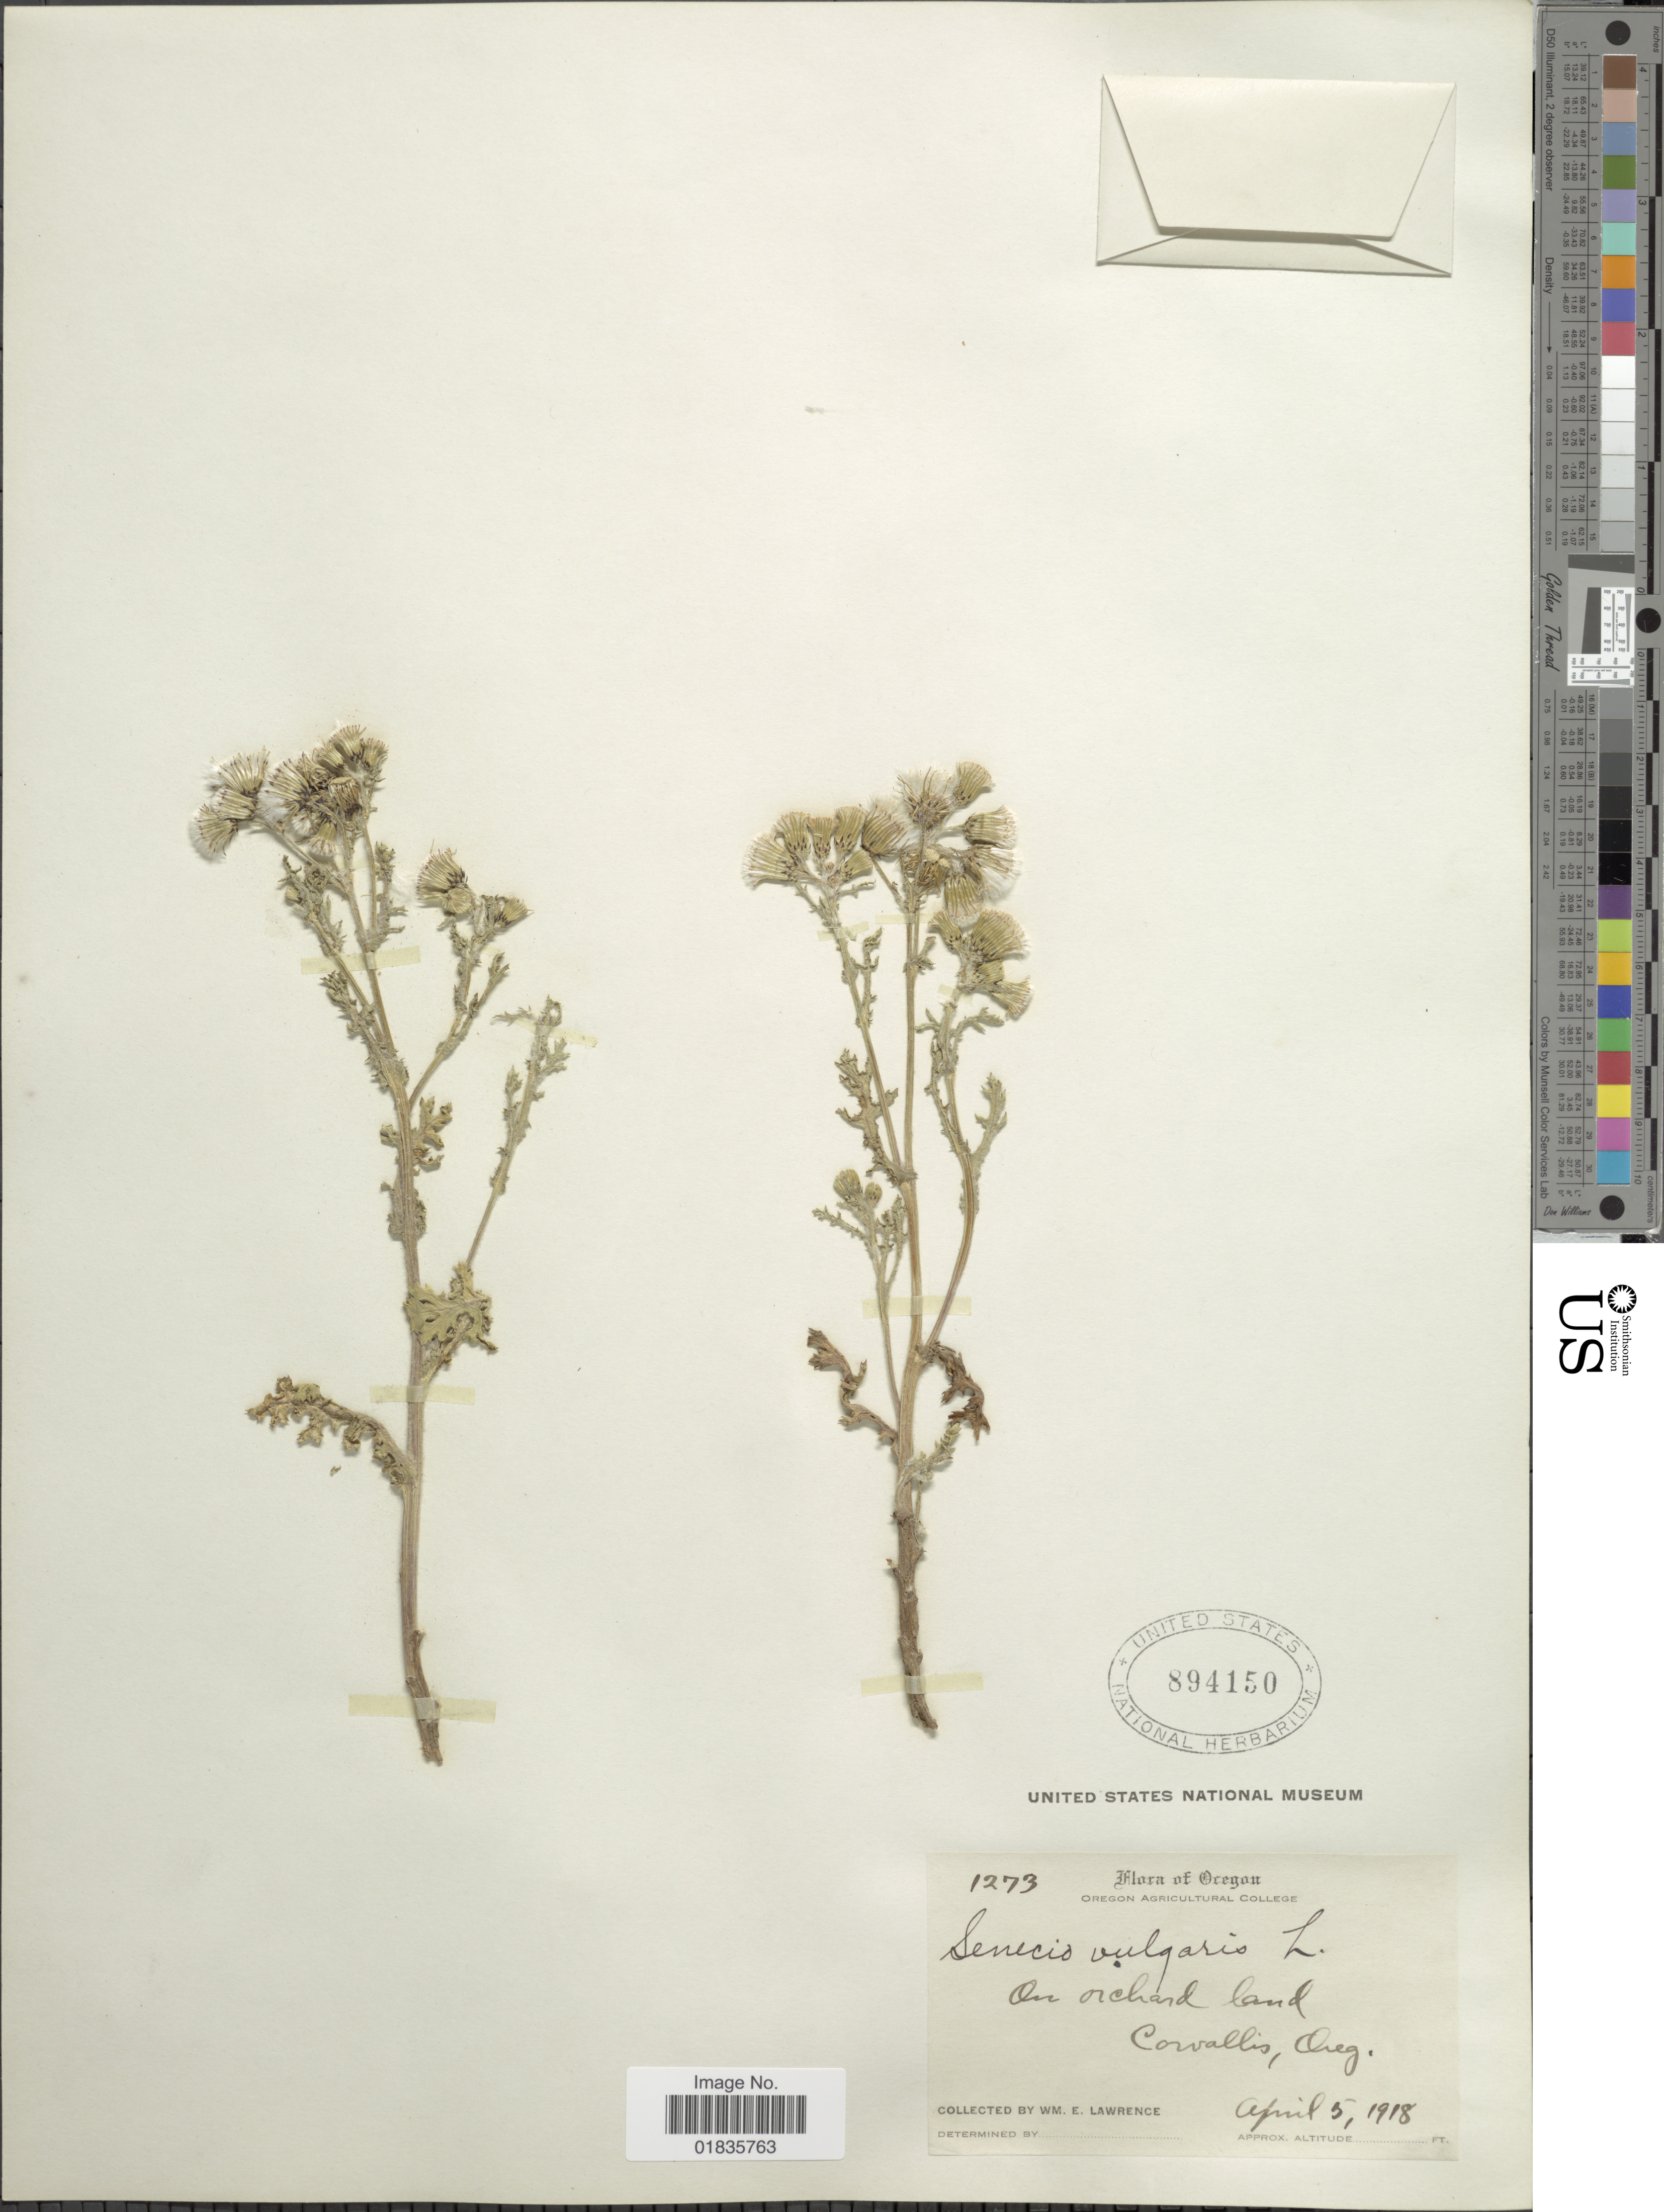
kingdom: Plantae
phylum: Tracheophyta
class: Magnoliopsida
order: Asterales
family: Asteraceae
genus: Senecio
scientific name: Senecio vulgaris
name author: L.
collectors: W. Lawrence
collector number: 1273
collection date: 1918-04-05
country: United States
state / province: Oregon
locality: On orchard land, Corvallis.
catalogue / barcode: US 894150